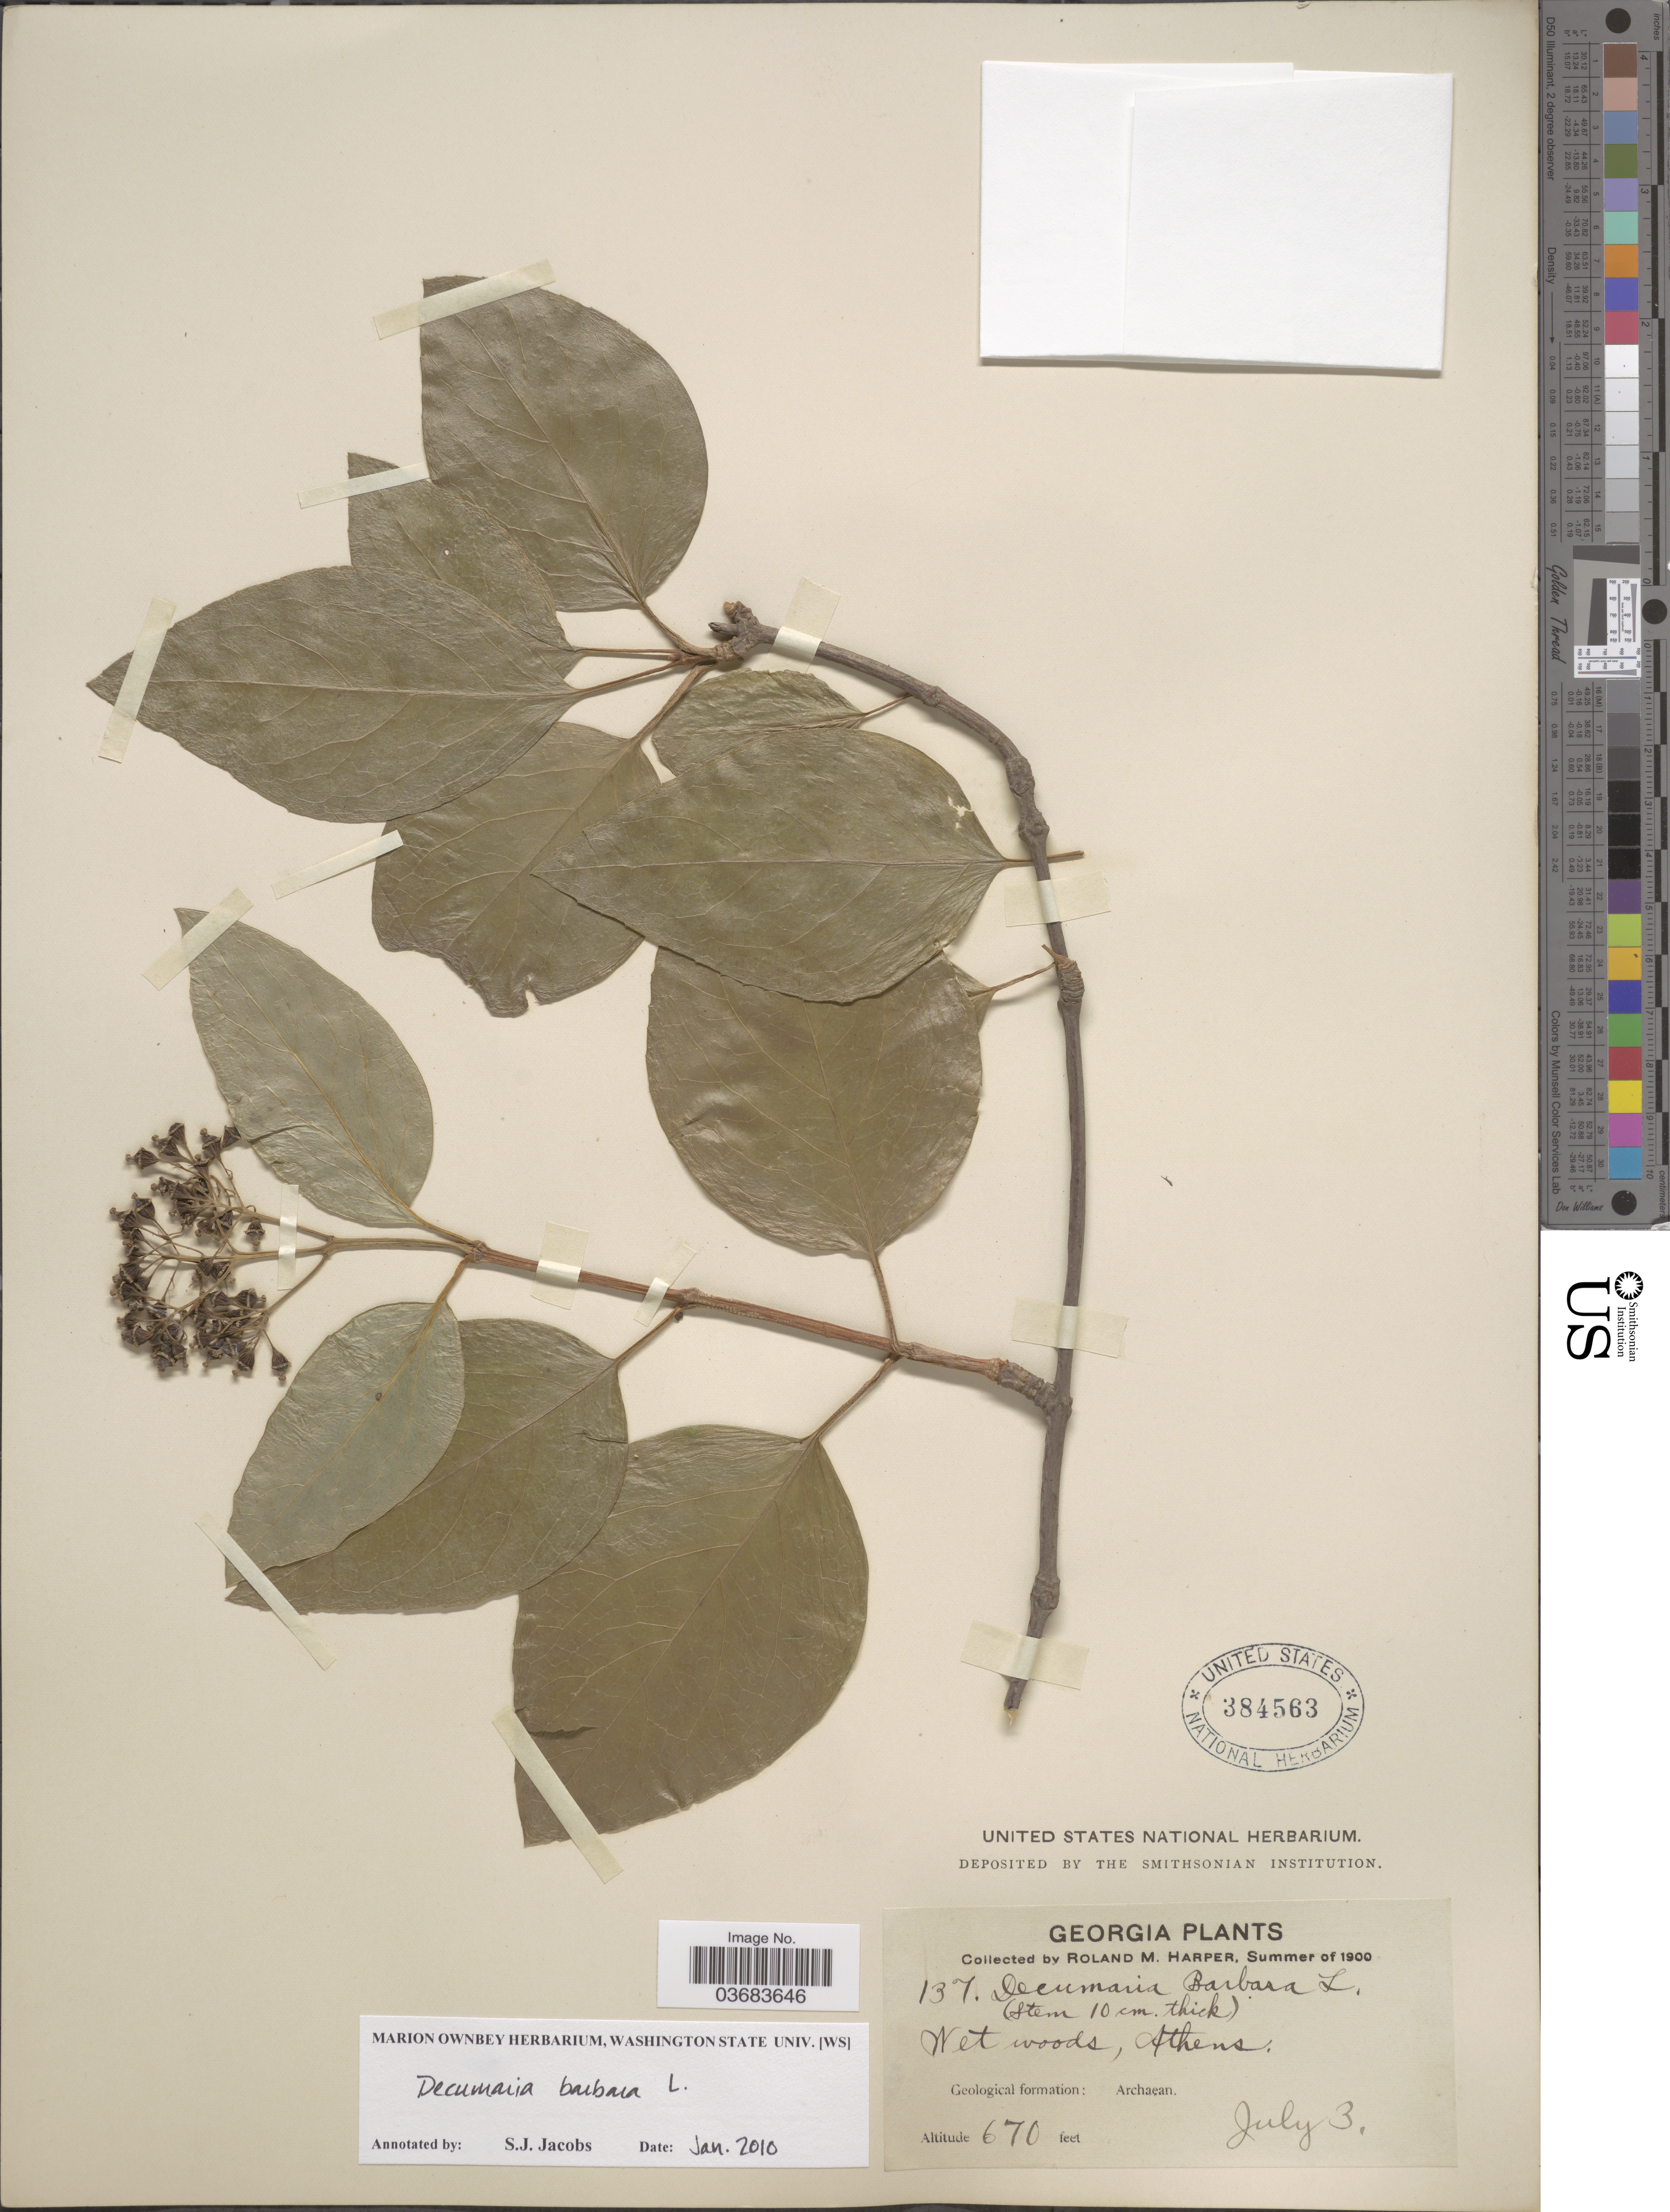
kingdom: Plantae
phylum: Tracheophyta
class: Magnoliopsida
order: Cornales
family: Hydrangeaceae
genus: Hydrangea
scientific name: Hydrangea barbara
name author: (L.) Bernd Schulz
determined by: Strong, Mark T., (BOT), Smithsonian Institution - National Museum of Natural History (UNITED STATES)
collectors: R. M. Harper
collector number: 137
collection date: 1900-07-03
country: United States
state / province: Georgia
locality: Wet woods, Athens. Geological formation: Archaean.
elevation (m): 204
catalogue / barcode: US 384563